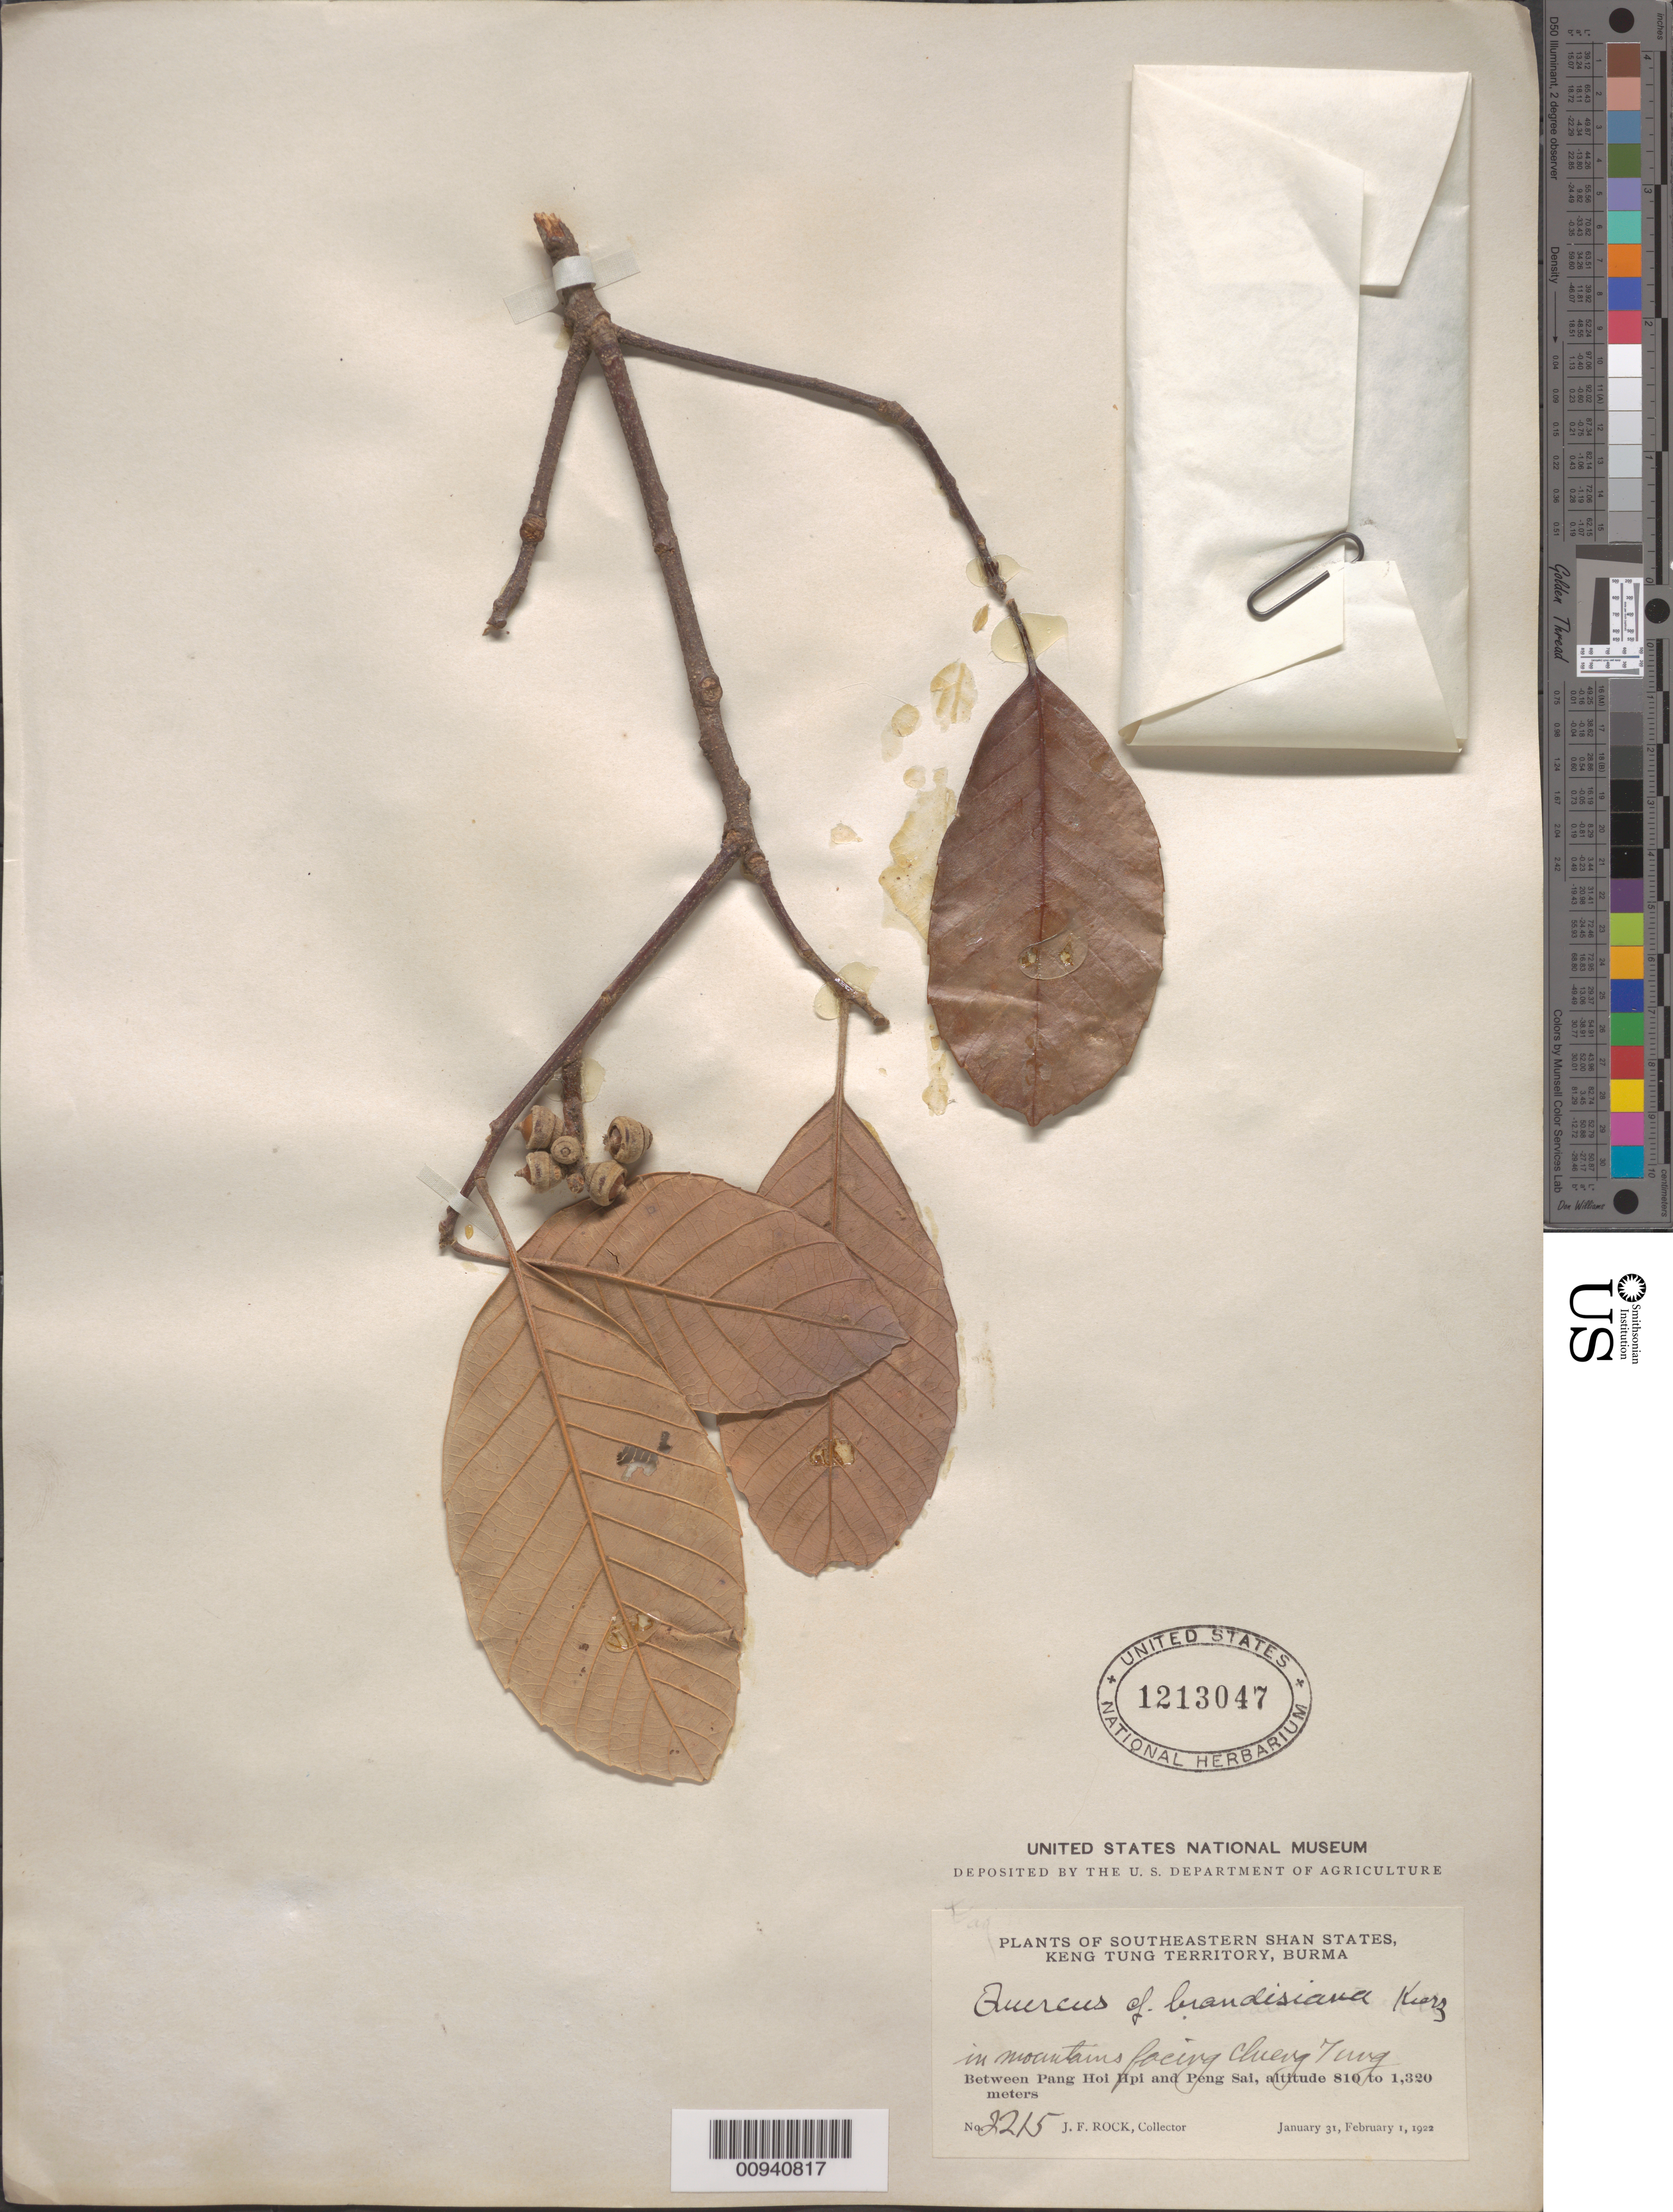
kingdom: Plantae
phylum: Tracheophyta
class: Magnoliopsida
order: Fagales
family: Fagaceae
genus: Quercus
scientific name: Quercus brandisiana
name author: Kurz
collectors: J. F. Rock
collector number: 2215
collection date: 1922-01-31/1922-02-01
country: Myanmar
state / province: Shan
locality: Keng Tung Territory, in mountains facing Chieng Tung, between Pang Hoi Hpi and Peng Sai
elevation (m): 810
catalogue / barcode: US 1213047